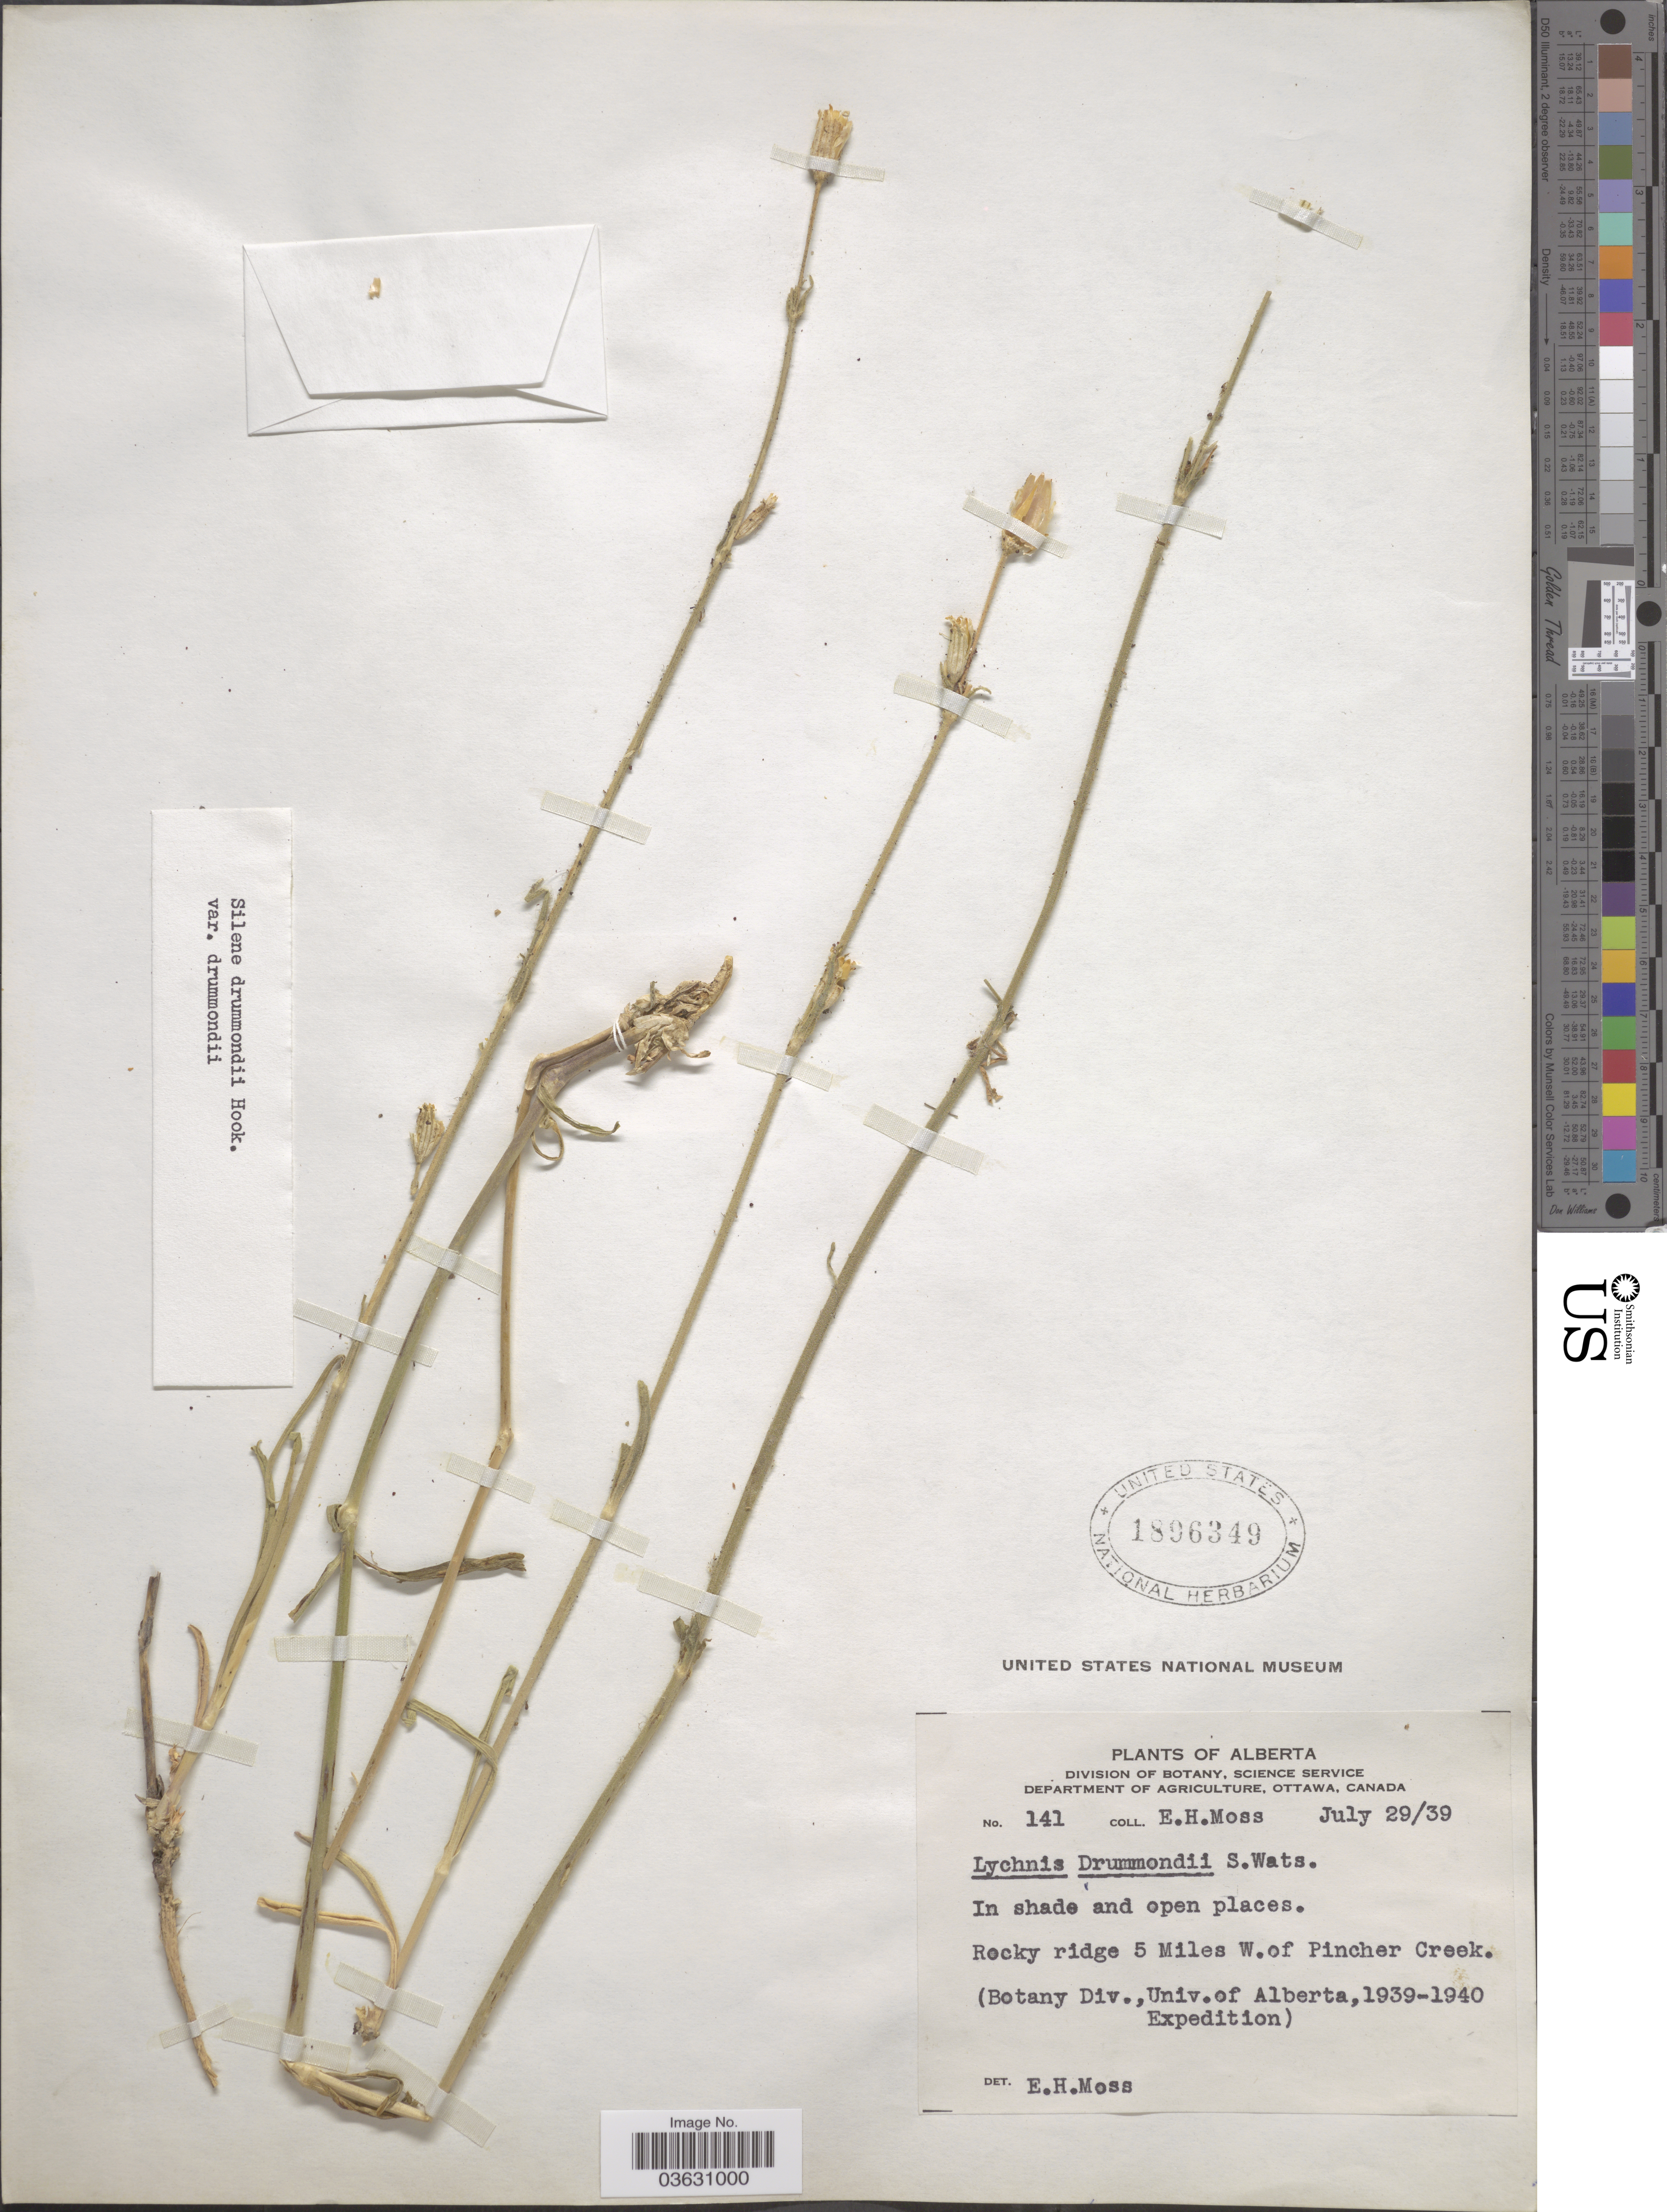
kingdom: Plantae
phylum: Tracheophyta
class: Magnoliopsida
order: Caryophyllales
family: Caryophyllaceae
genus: Silene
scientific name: Silene drummondii var. drummondii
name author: Hook.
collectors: E. Moss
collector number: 141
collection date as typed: Transcribed d/m/y: 29/7/39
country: Canada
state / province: Alberta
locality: Rocky ridge 5 Miles W. of Pincher Creek.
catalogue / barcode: US 1896349